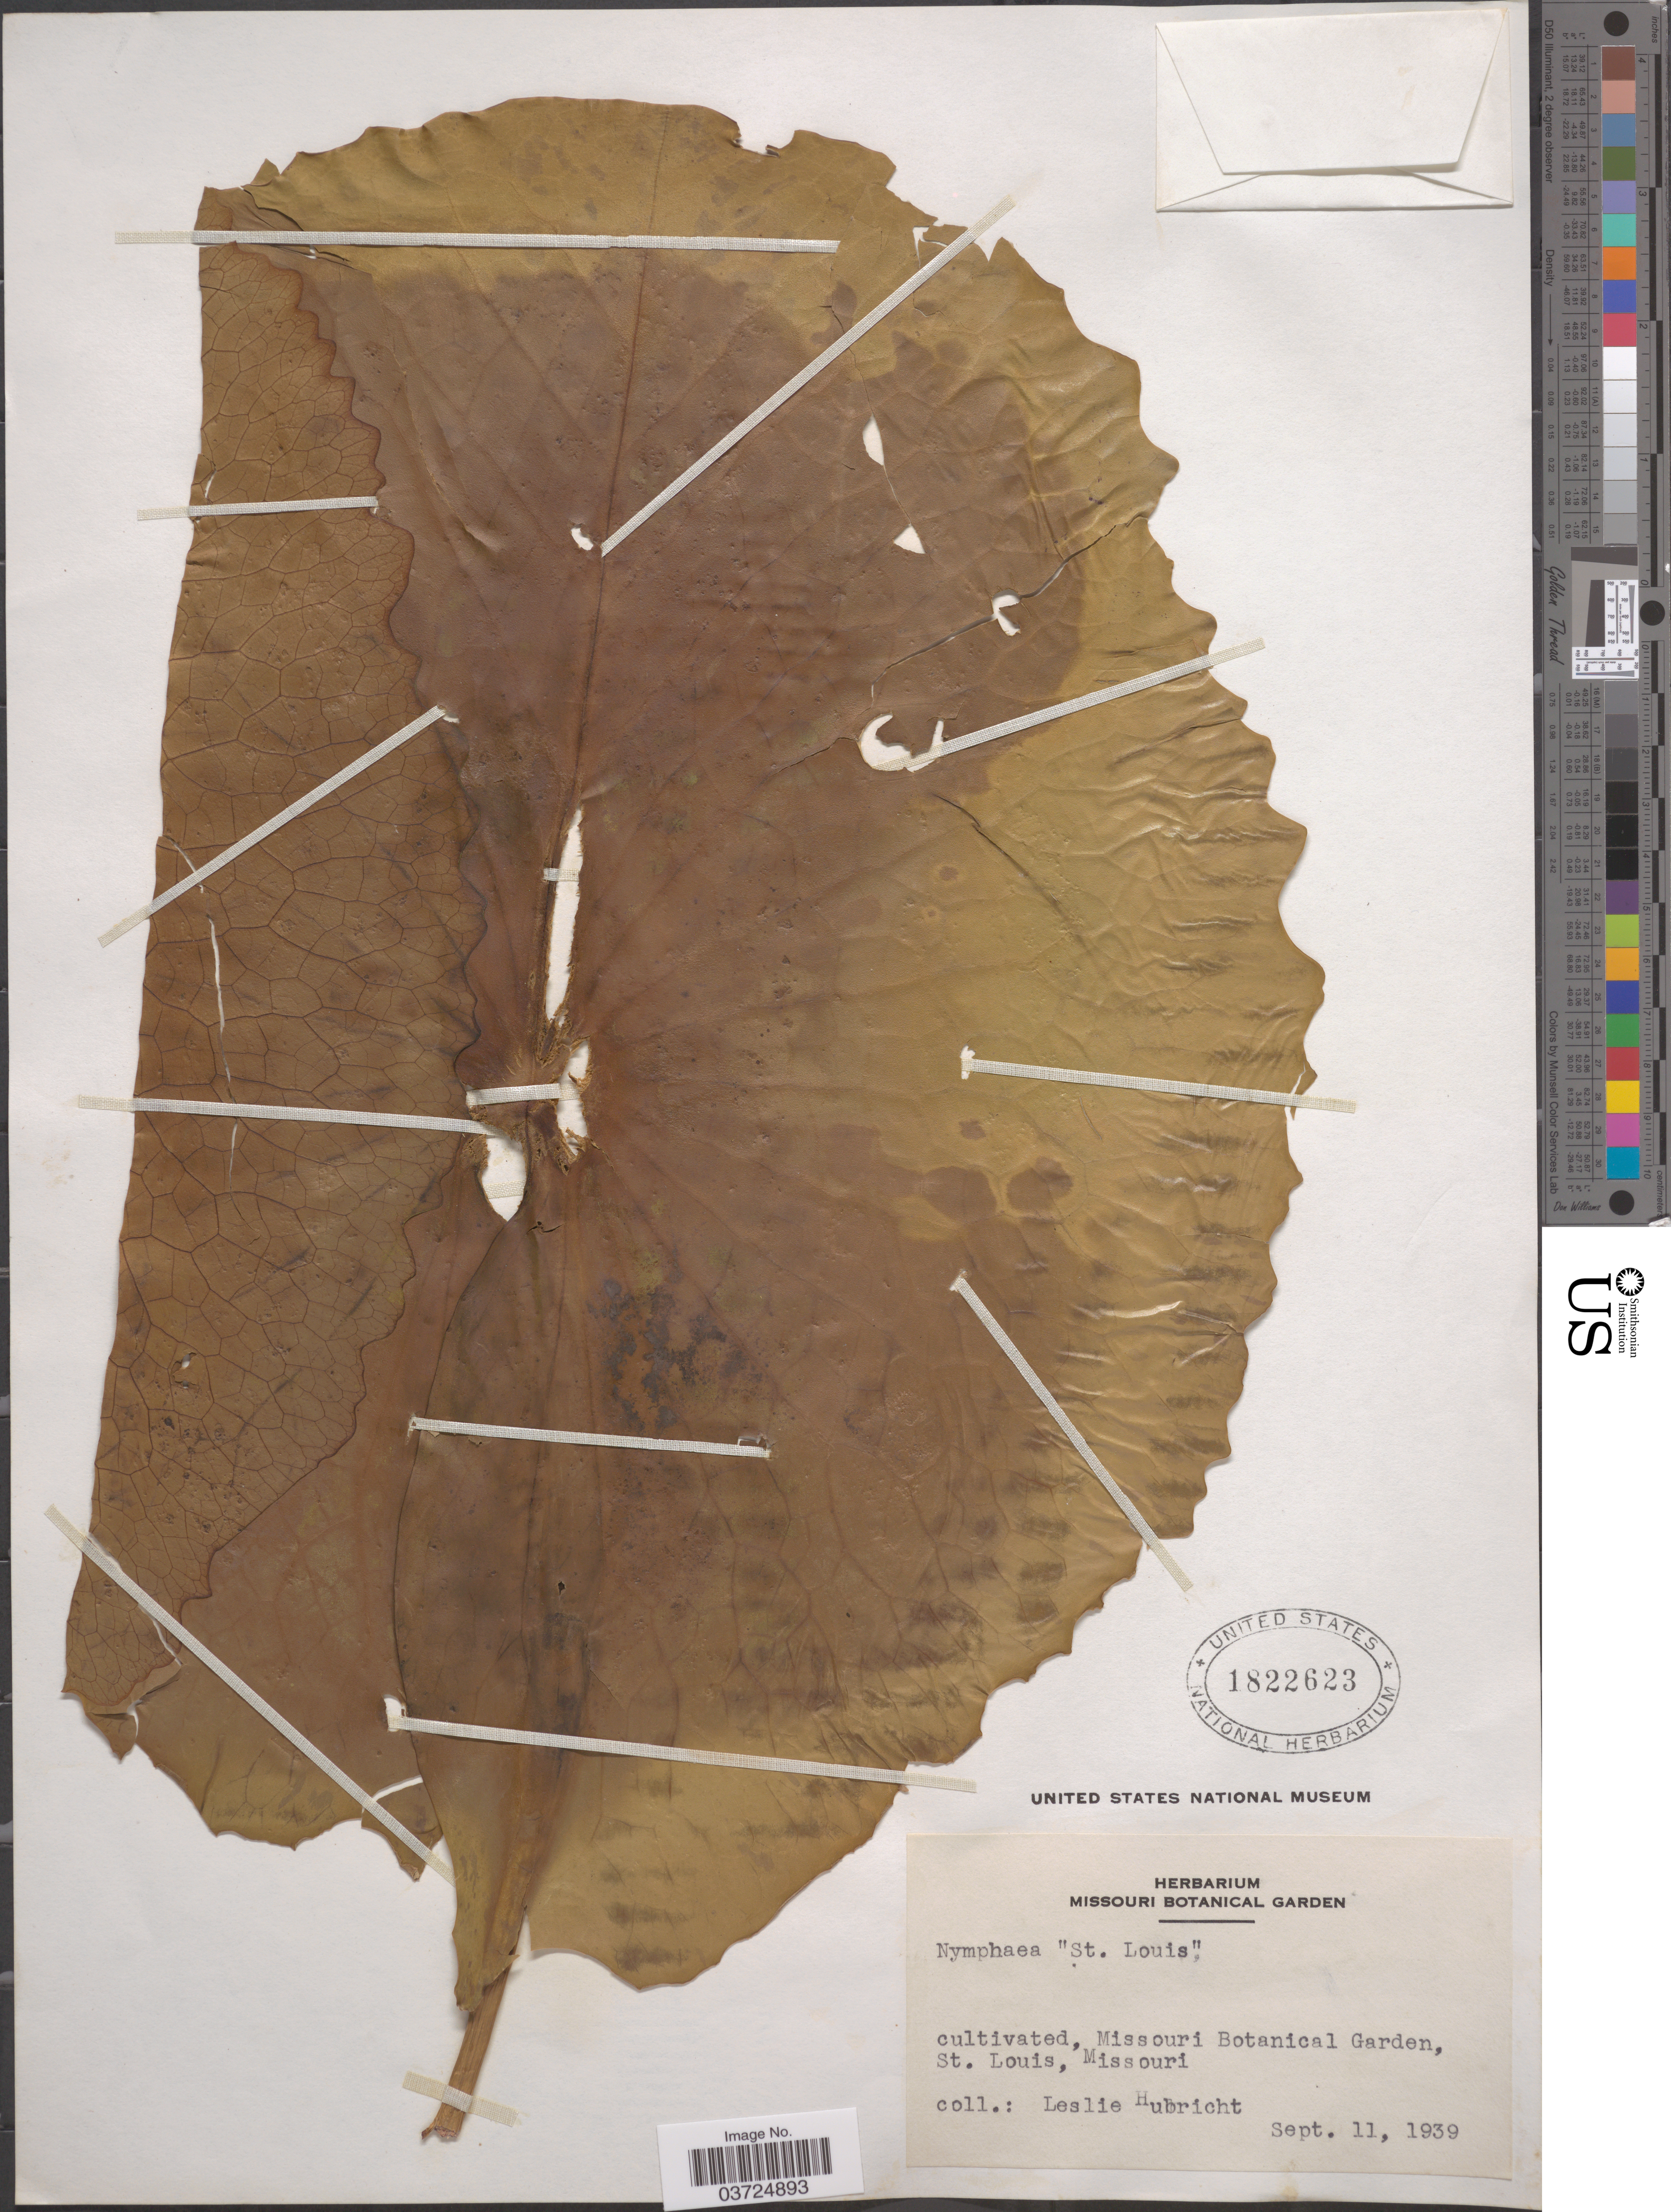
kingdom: Plantae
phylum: Tracheophyta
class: Magnoliopsida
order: Nymphaeales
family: Nymphaeaceae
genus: Nymphaea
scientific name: Nymphaea sp.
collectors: L. Hubricht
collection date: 1939-09-11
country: United States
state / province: Missouri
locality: Missouri Botanical Garden, St. Louis.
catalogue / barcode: US 1822623